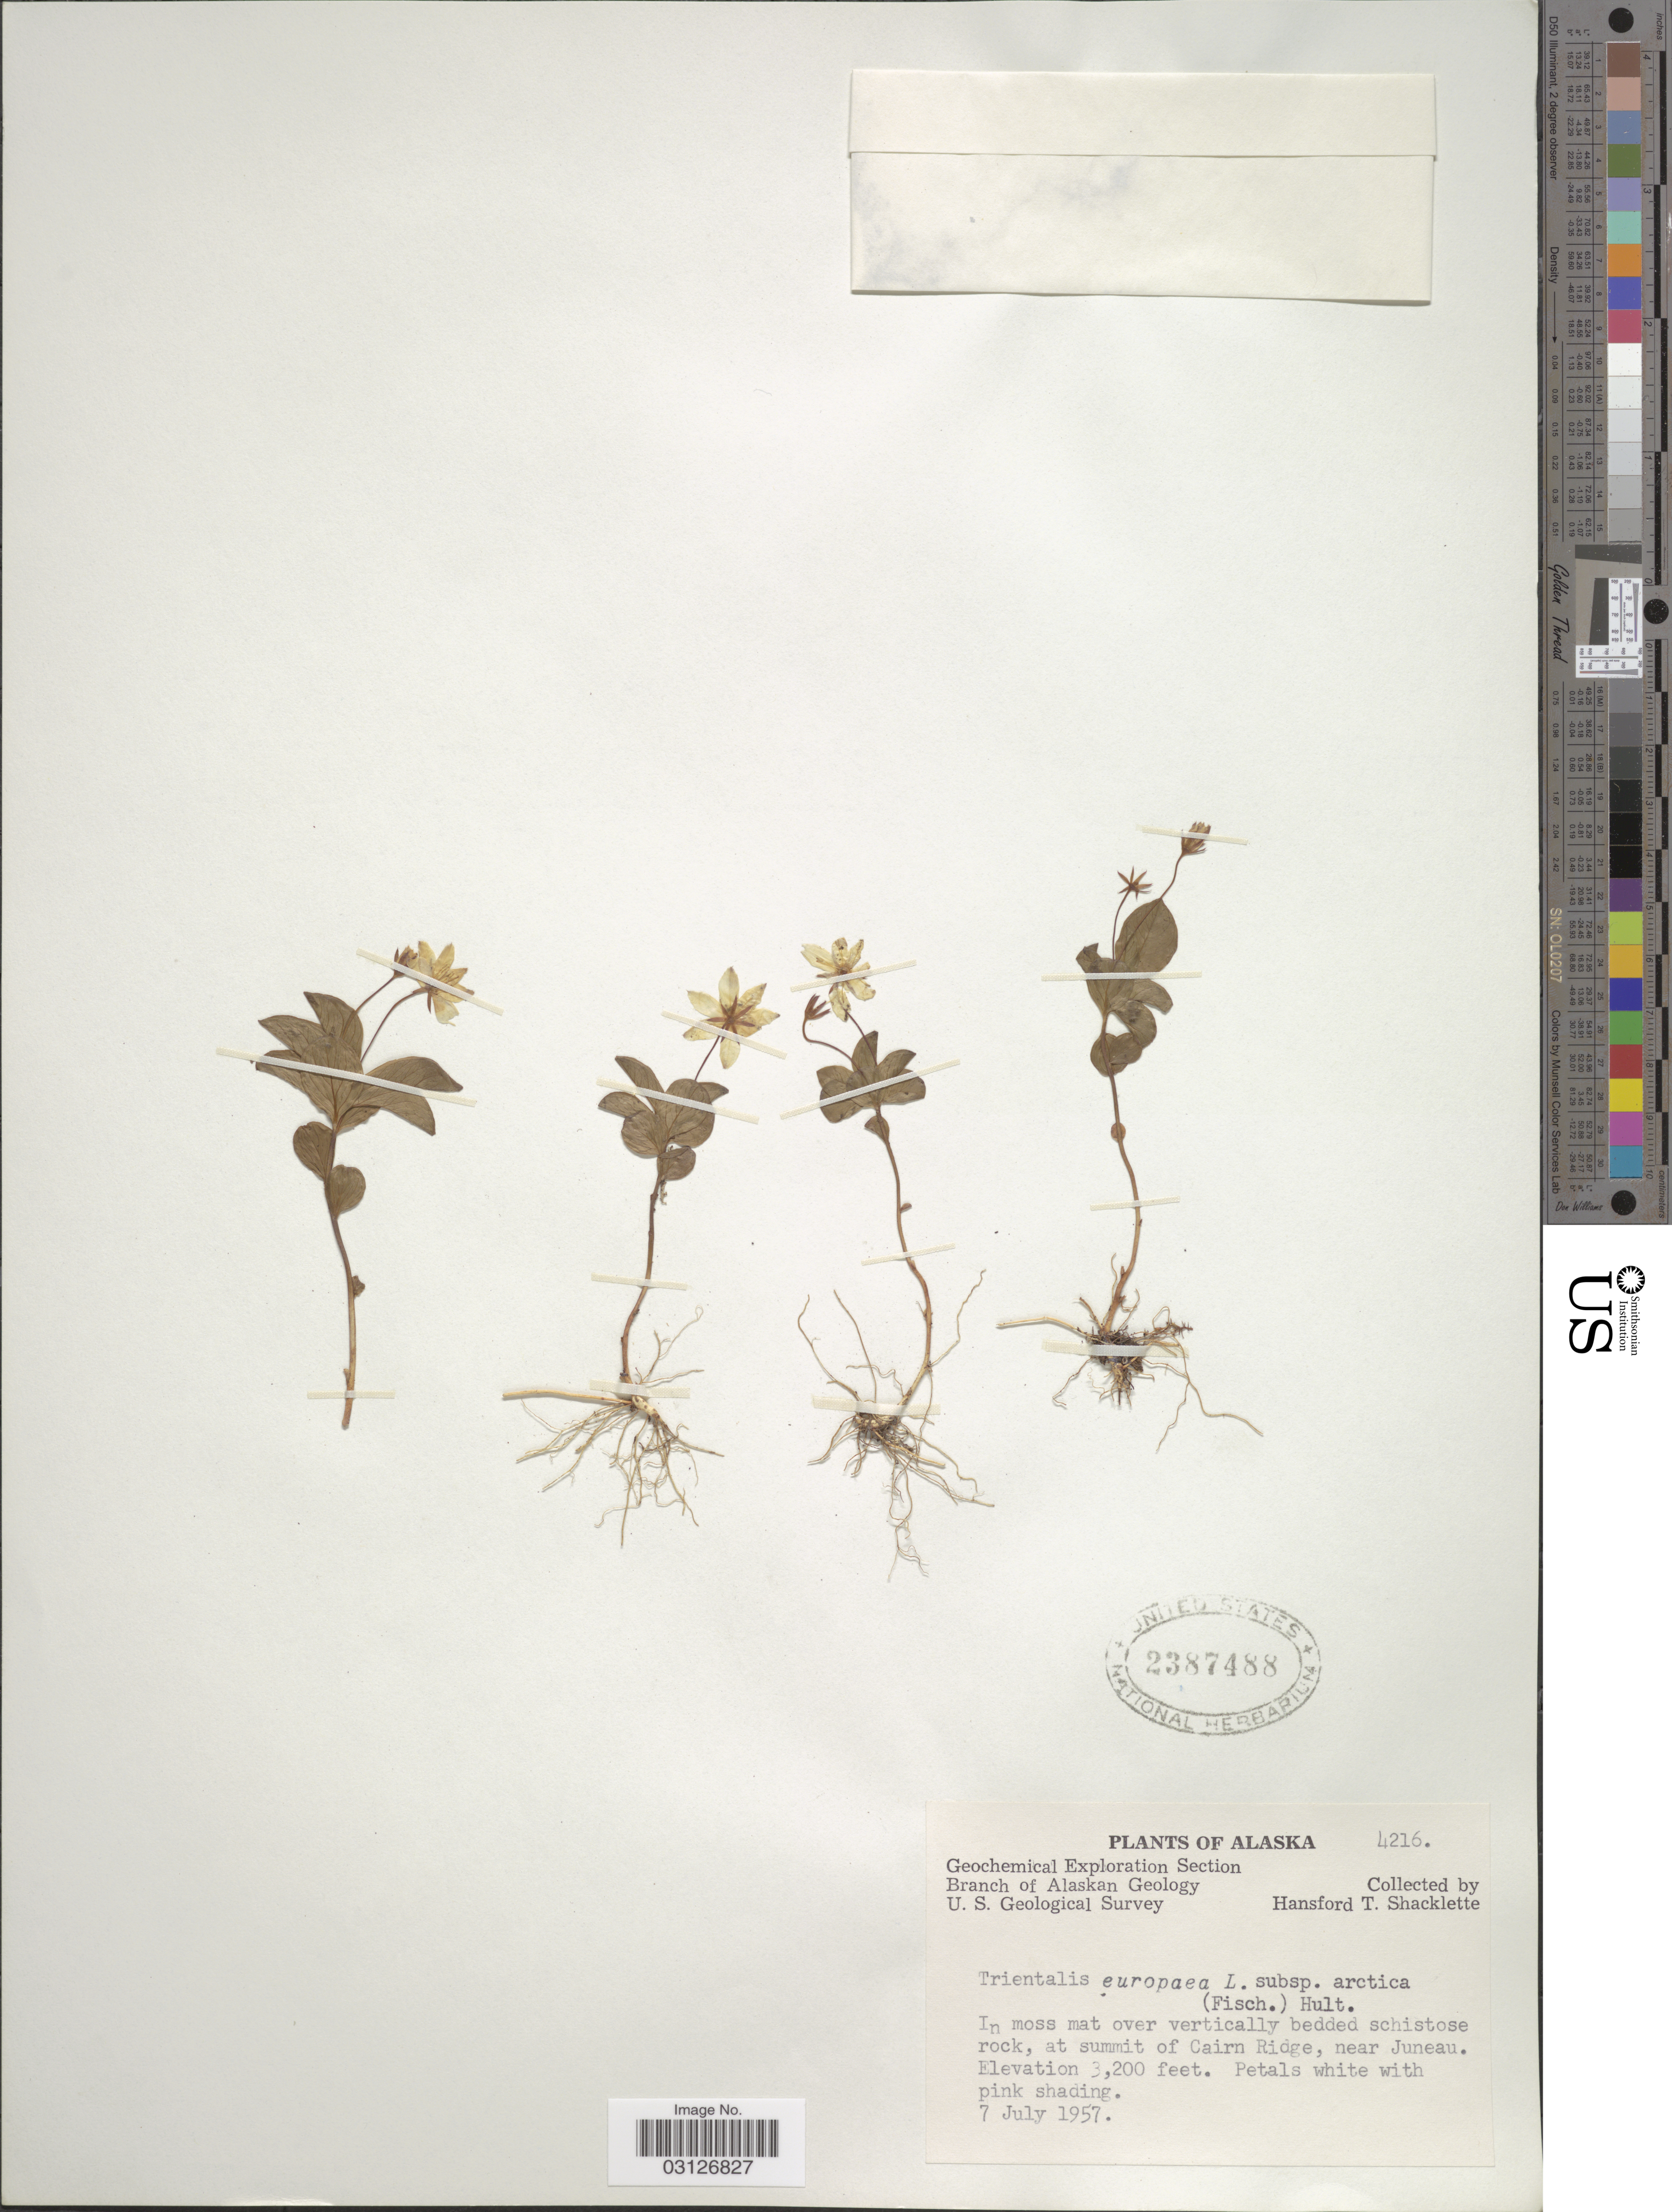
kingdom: Plantae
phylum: Tracheophyta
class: Magnoliopsida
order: Ericales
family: Primulaceae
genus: Trientalis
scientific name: Trientalis europaea subsp. arctica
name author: (Fisch. ex Hook.) Hultén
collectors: H. Shacklette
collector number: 4216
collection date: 1957-07-07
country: United States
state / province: Alaska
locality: At summit of Cairn Ridge, near Juneau.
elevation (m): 975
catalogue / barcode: US 2387488